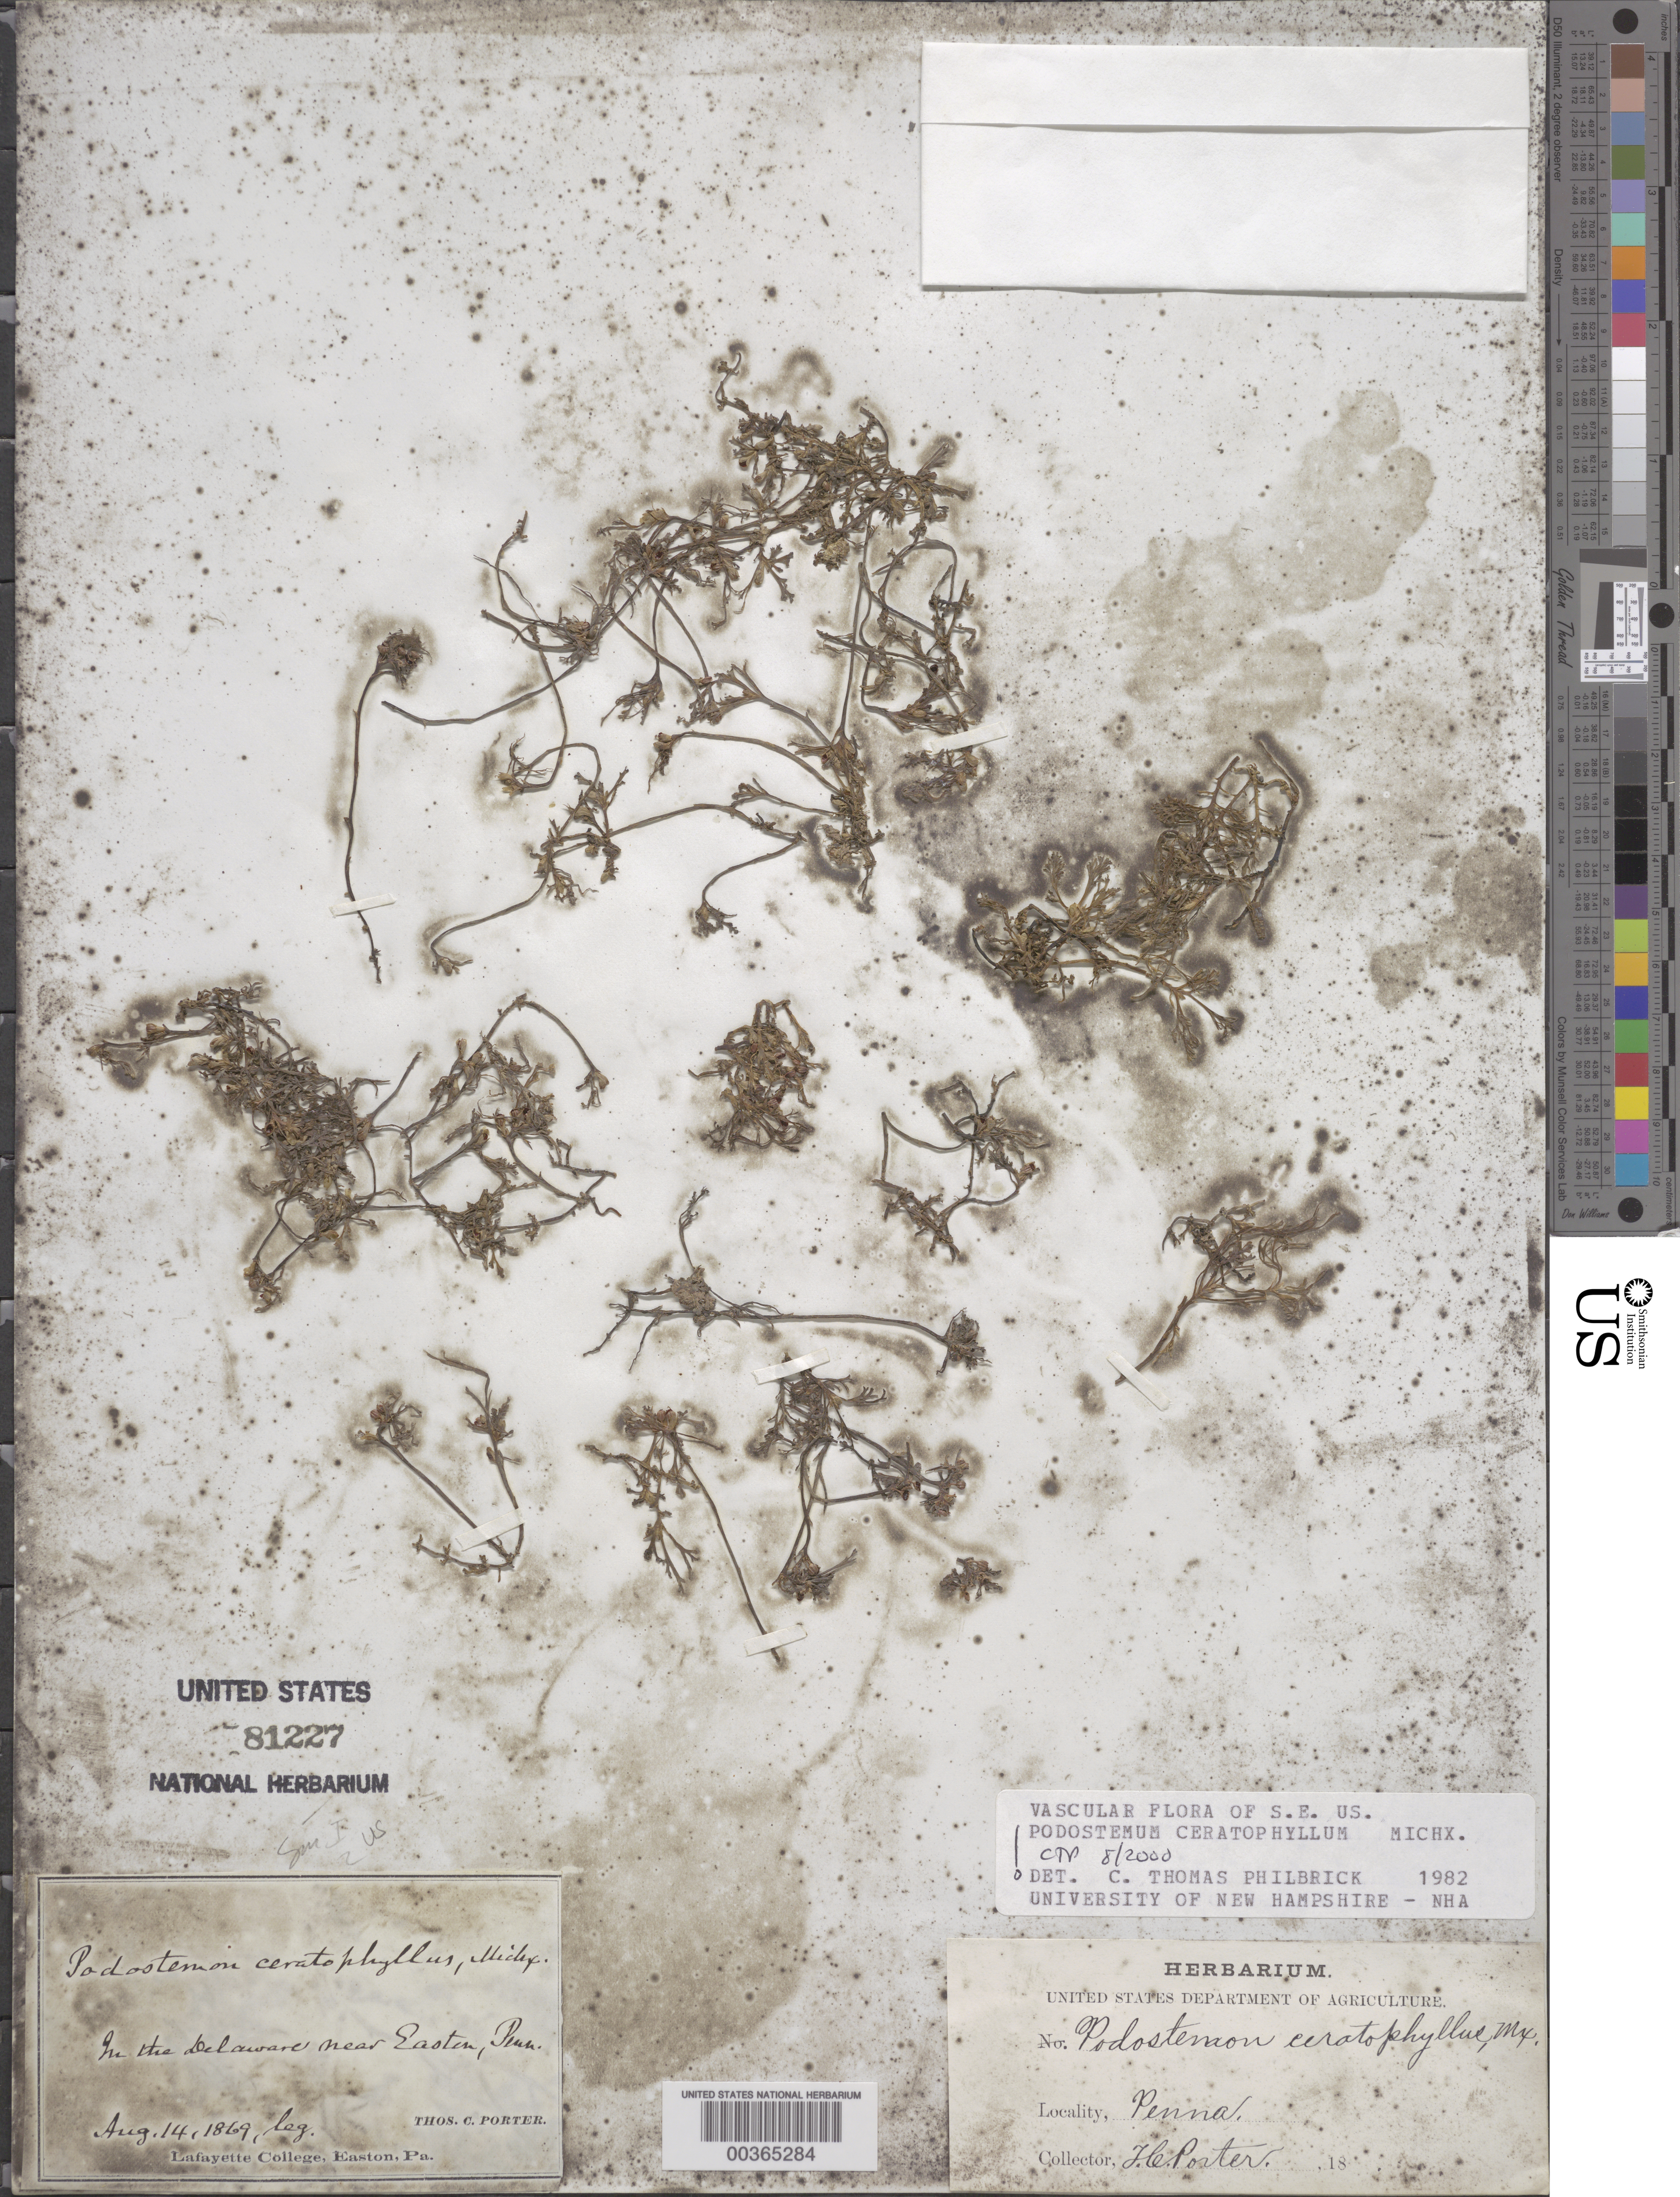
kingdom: Plantae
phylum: Tracheophyta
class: Magnoliopsida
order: Malpighiales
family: Podostemaceae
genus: Podostemum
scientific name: Podostemum ceratophylllum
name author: Michx.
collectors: T. C. Porter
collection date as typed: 14 Aug 1869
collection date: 1869-08-14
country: United States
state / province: Pennsylvania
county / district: Northampton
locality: Near easton, in the delaware r.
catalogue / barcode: US 81227